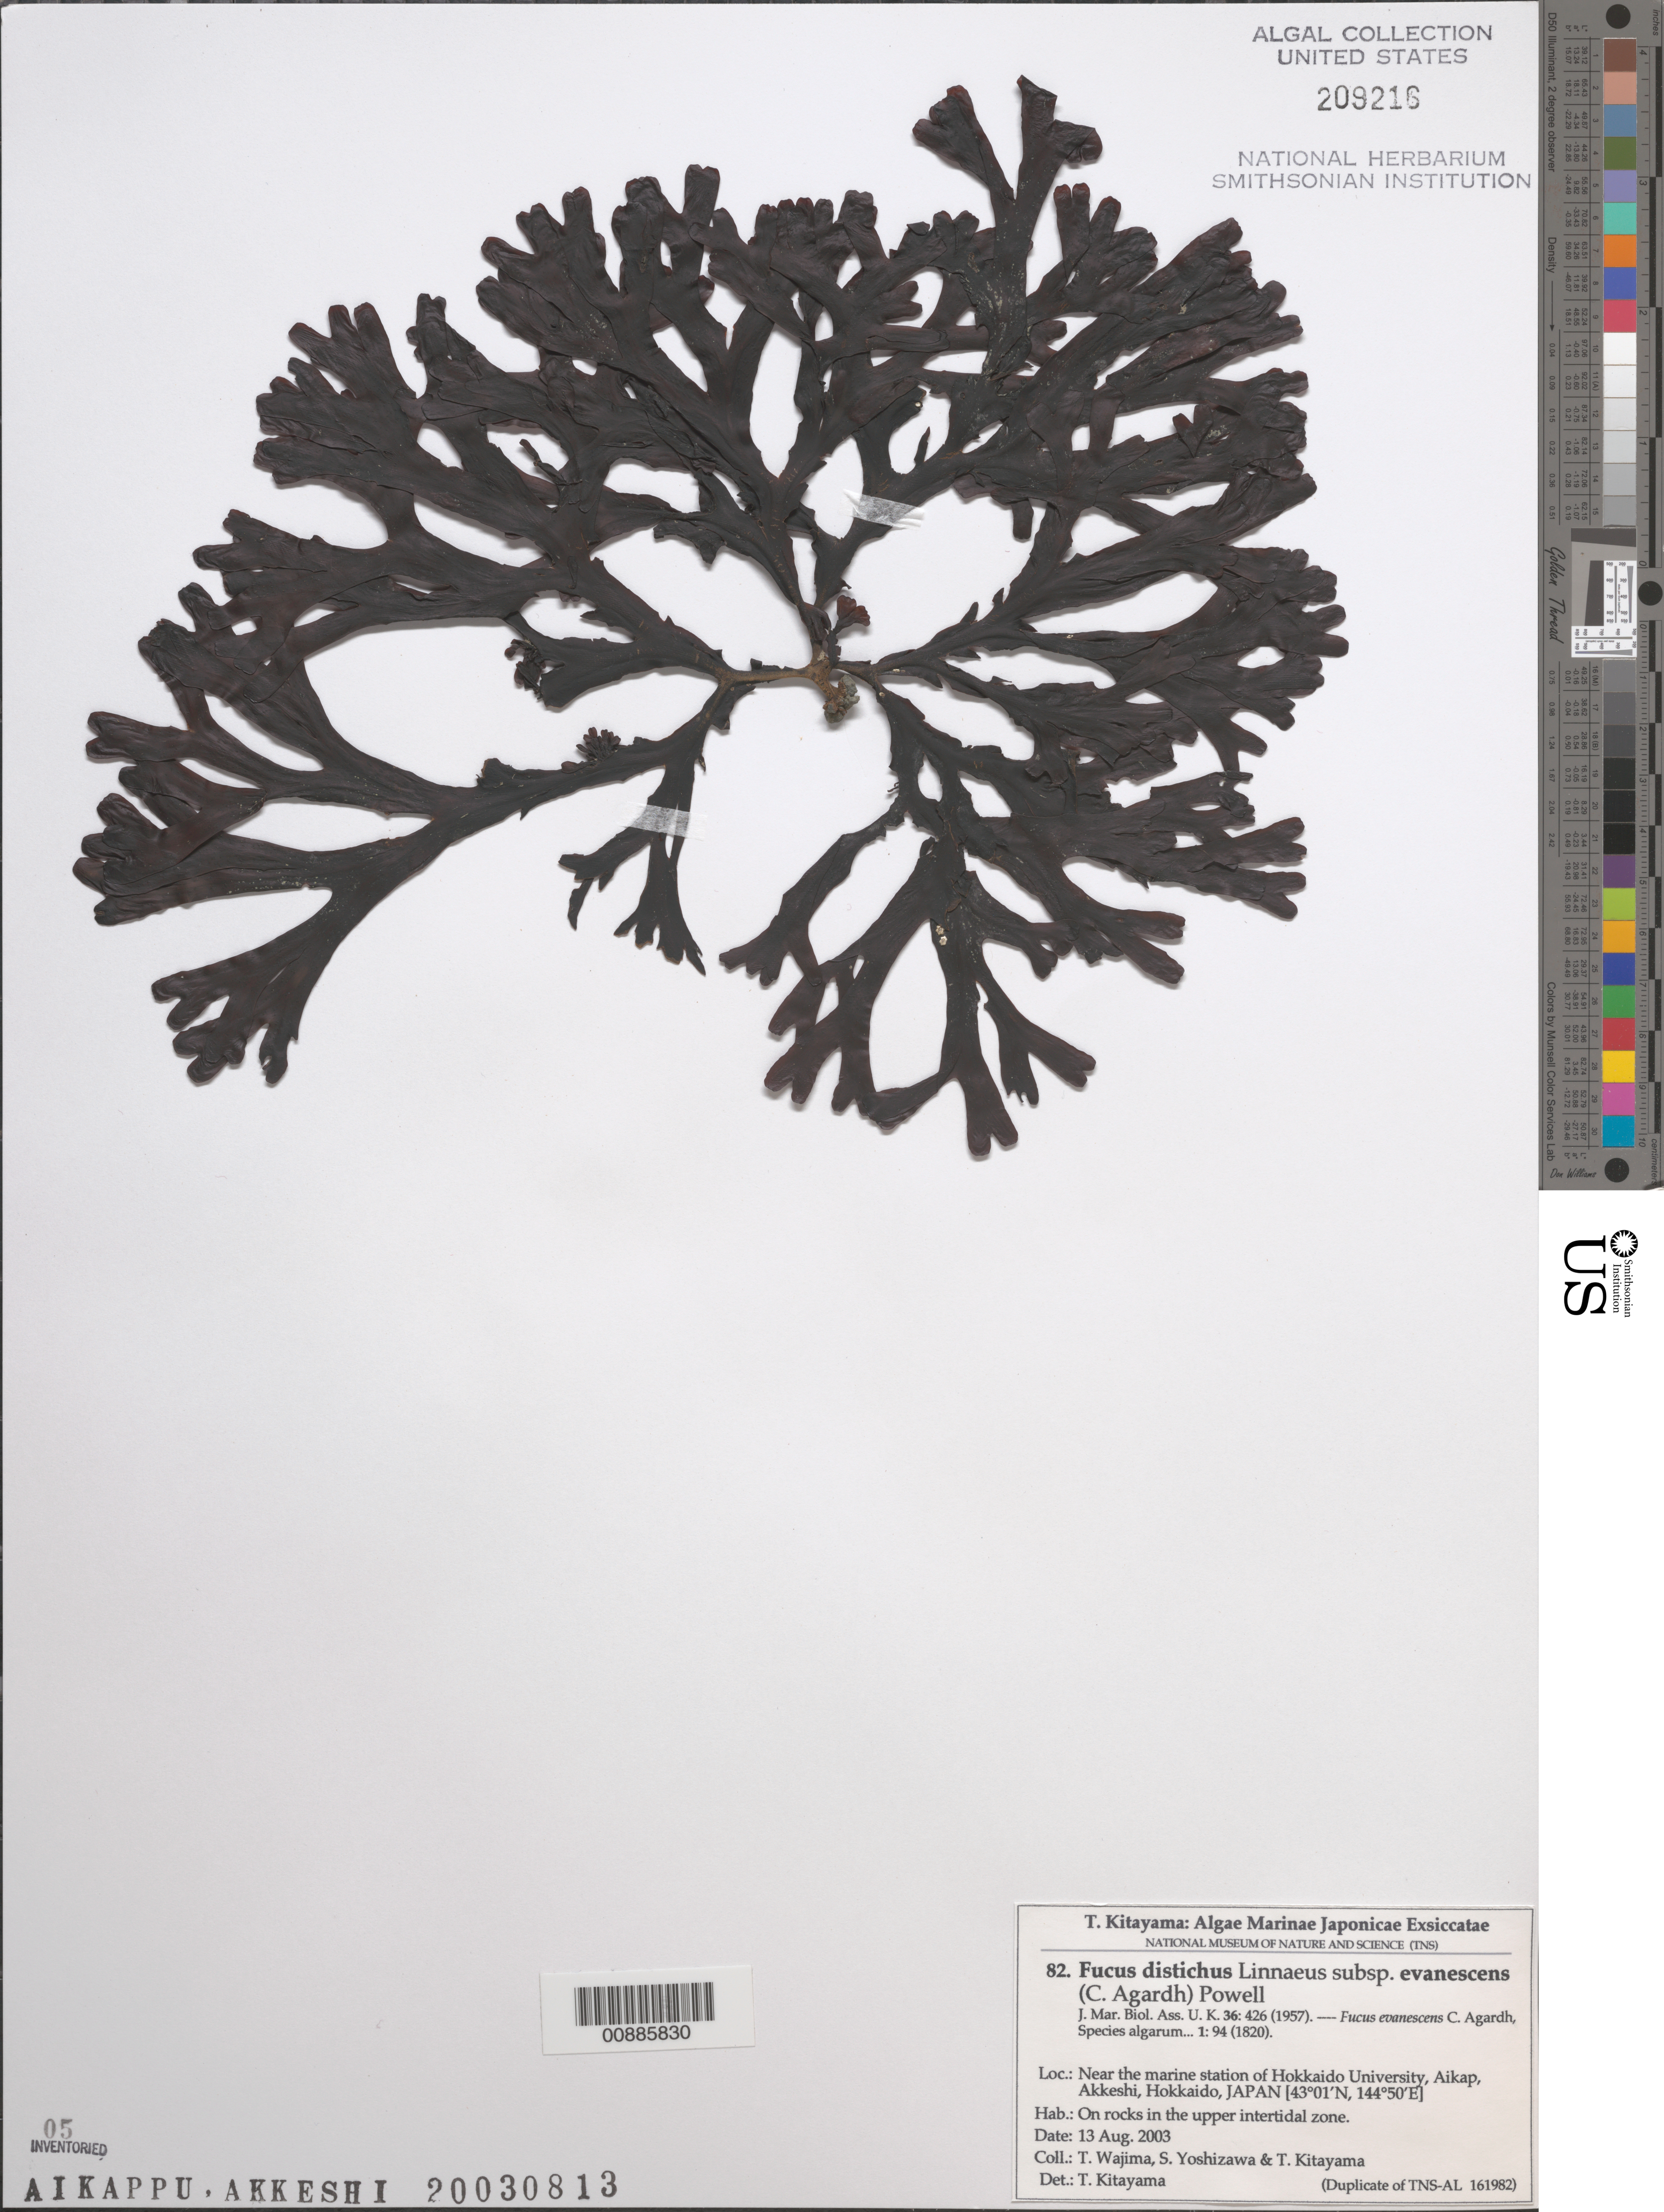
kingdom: Chromista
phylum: Ochrophyta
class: Phaeophyceae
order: Fucales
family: Fucaceae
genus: Fucus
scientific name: Fucus distichus subsp. evanescens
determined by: Kitayama, T.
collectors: T. Wajima, S. Yoshizawa & T. Kitayama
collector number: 82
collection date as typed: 13 Aug 2003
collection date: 2003-08-13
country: Japan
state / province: Hokkaido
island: Hokkaido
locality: Aikap, Akkeshi, near marine station of Hokkaido University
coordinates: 43 01' N, 144 50' E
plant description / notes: Kitayama, T., Algae Marinae Japonicae Exsiccatae, Fasc. IV (Nos. 76-100)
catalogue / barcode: US 209216